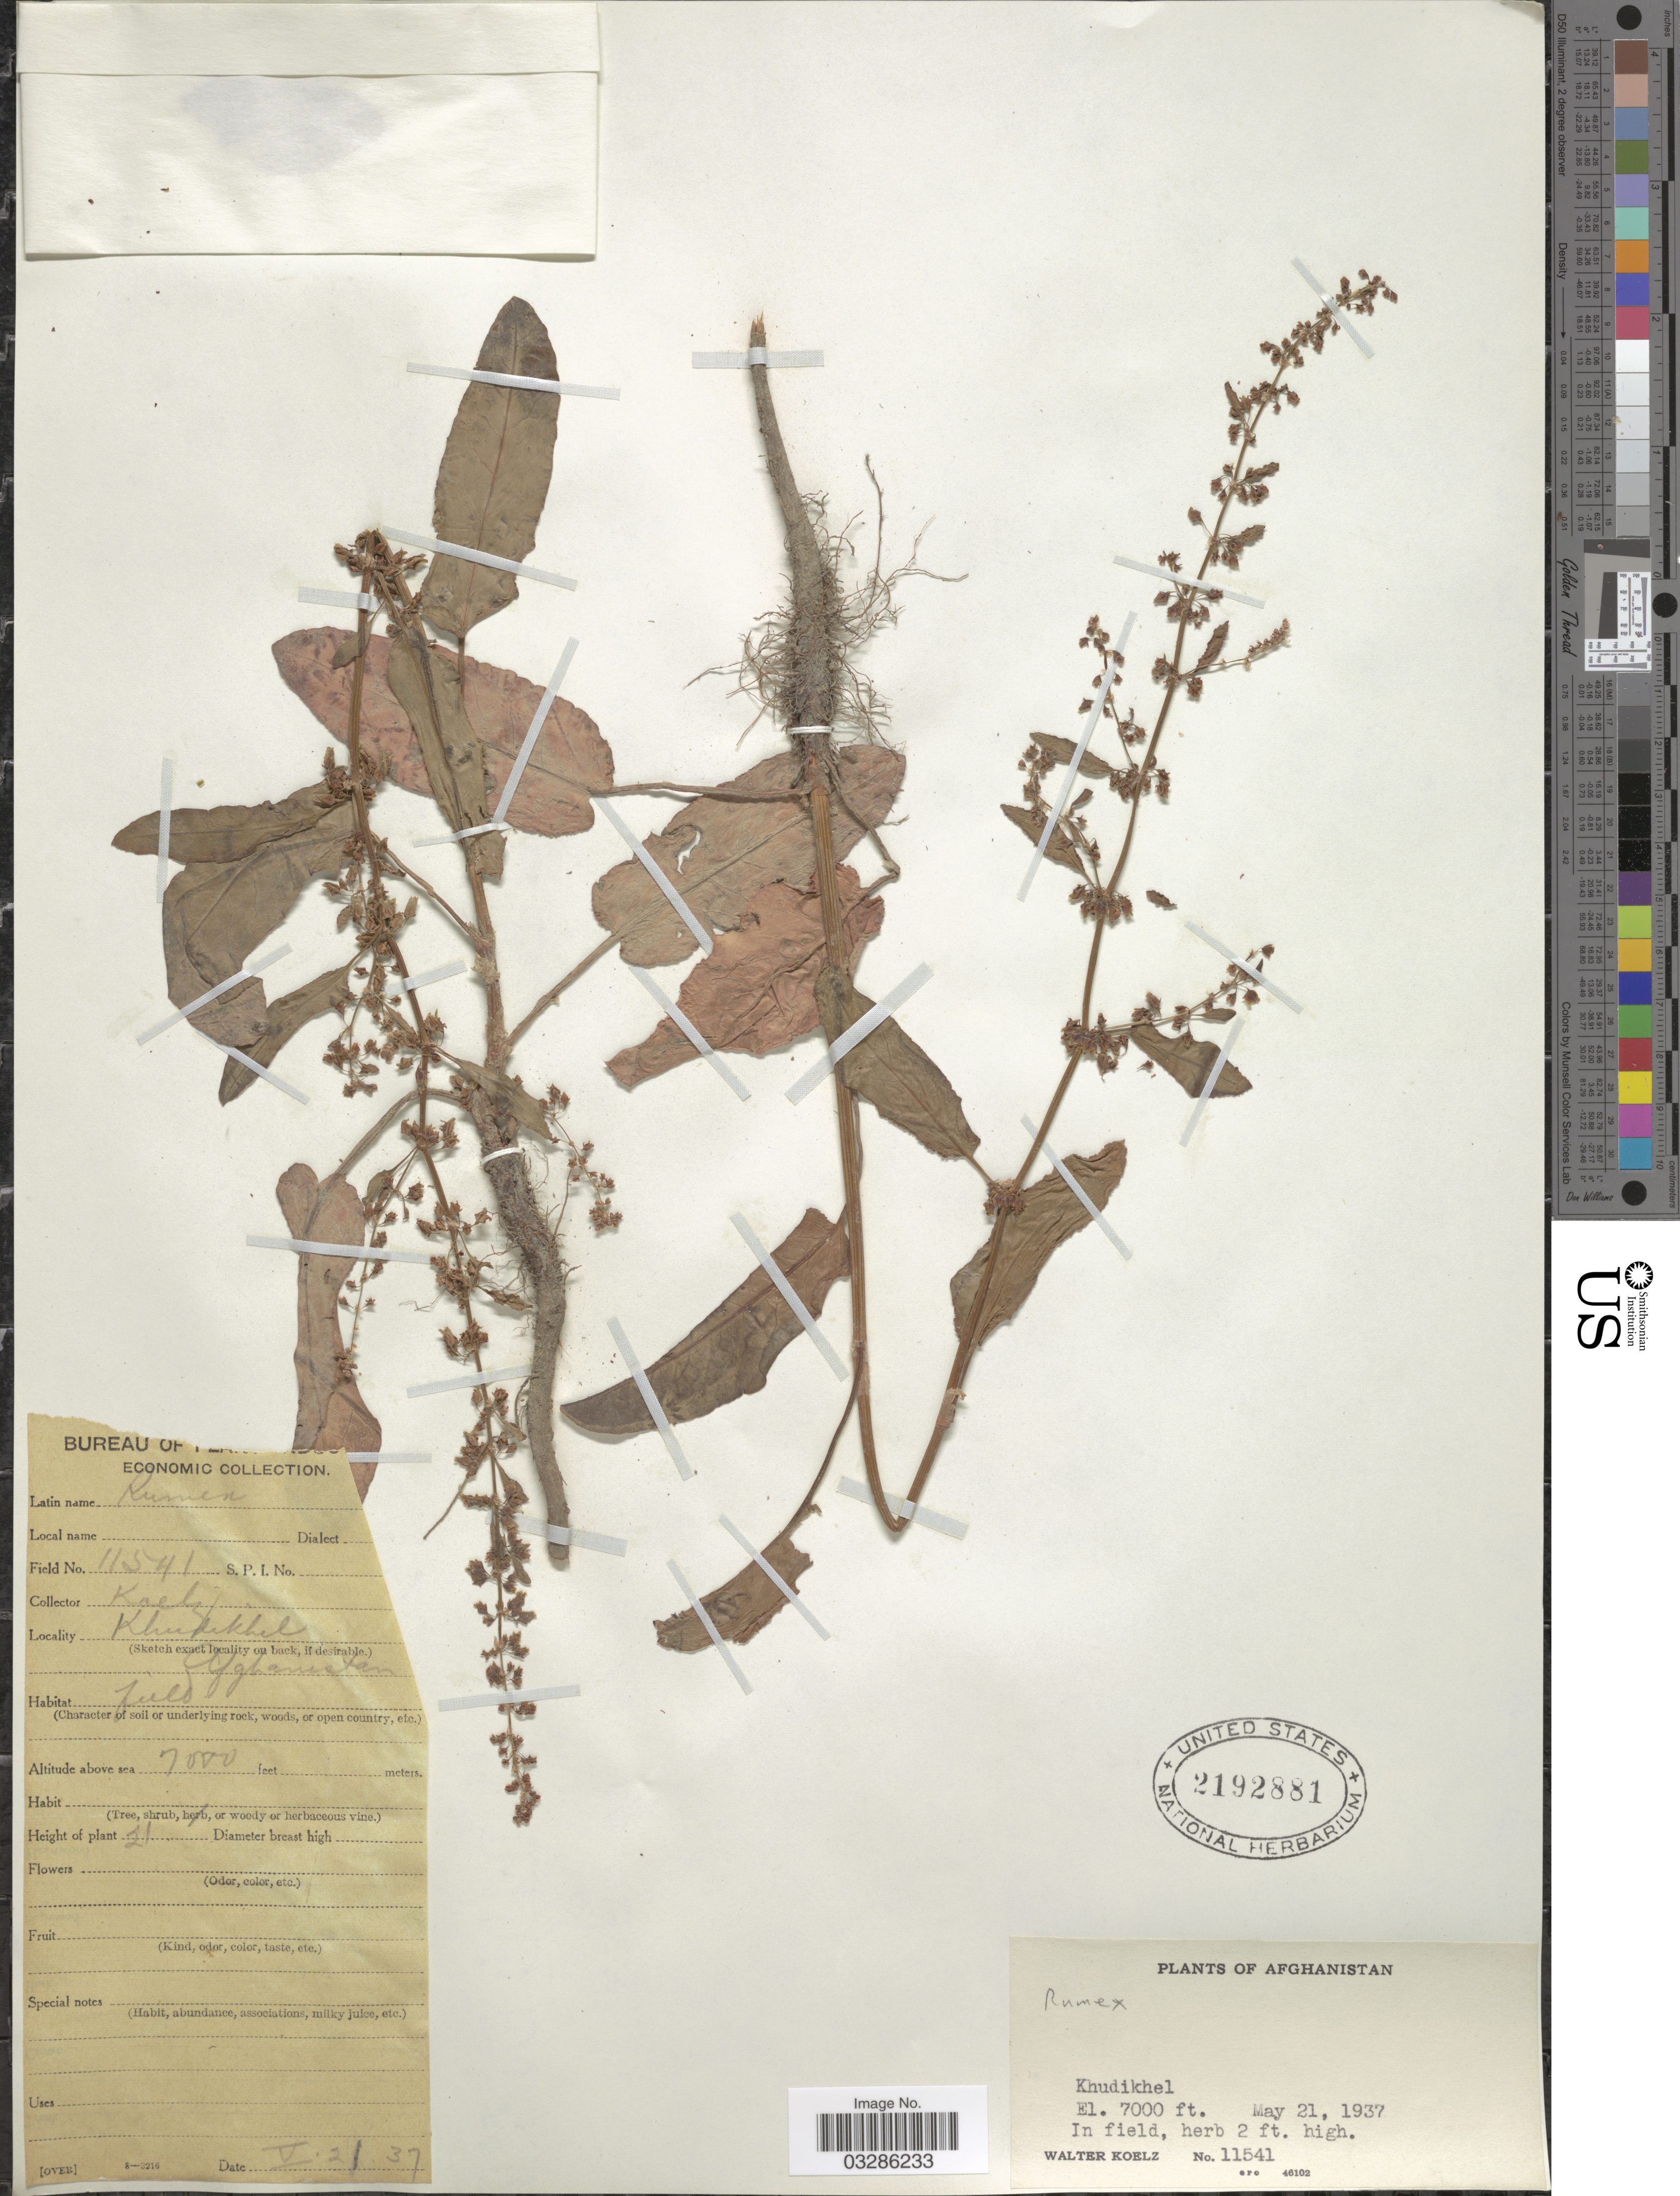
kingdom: Plantae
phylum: Tracheophyta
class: Magnoliopsida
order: Caryophyllales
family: Polygonaceae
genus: Rumex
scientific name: Rumex sp.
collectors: W. N. Koelz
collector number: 11541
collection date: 1937-05-21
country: Afghanistan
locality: Khudikhel.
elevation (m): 2134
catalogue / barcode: US 2192881